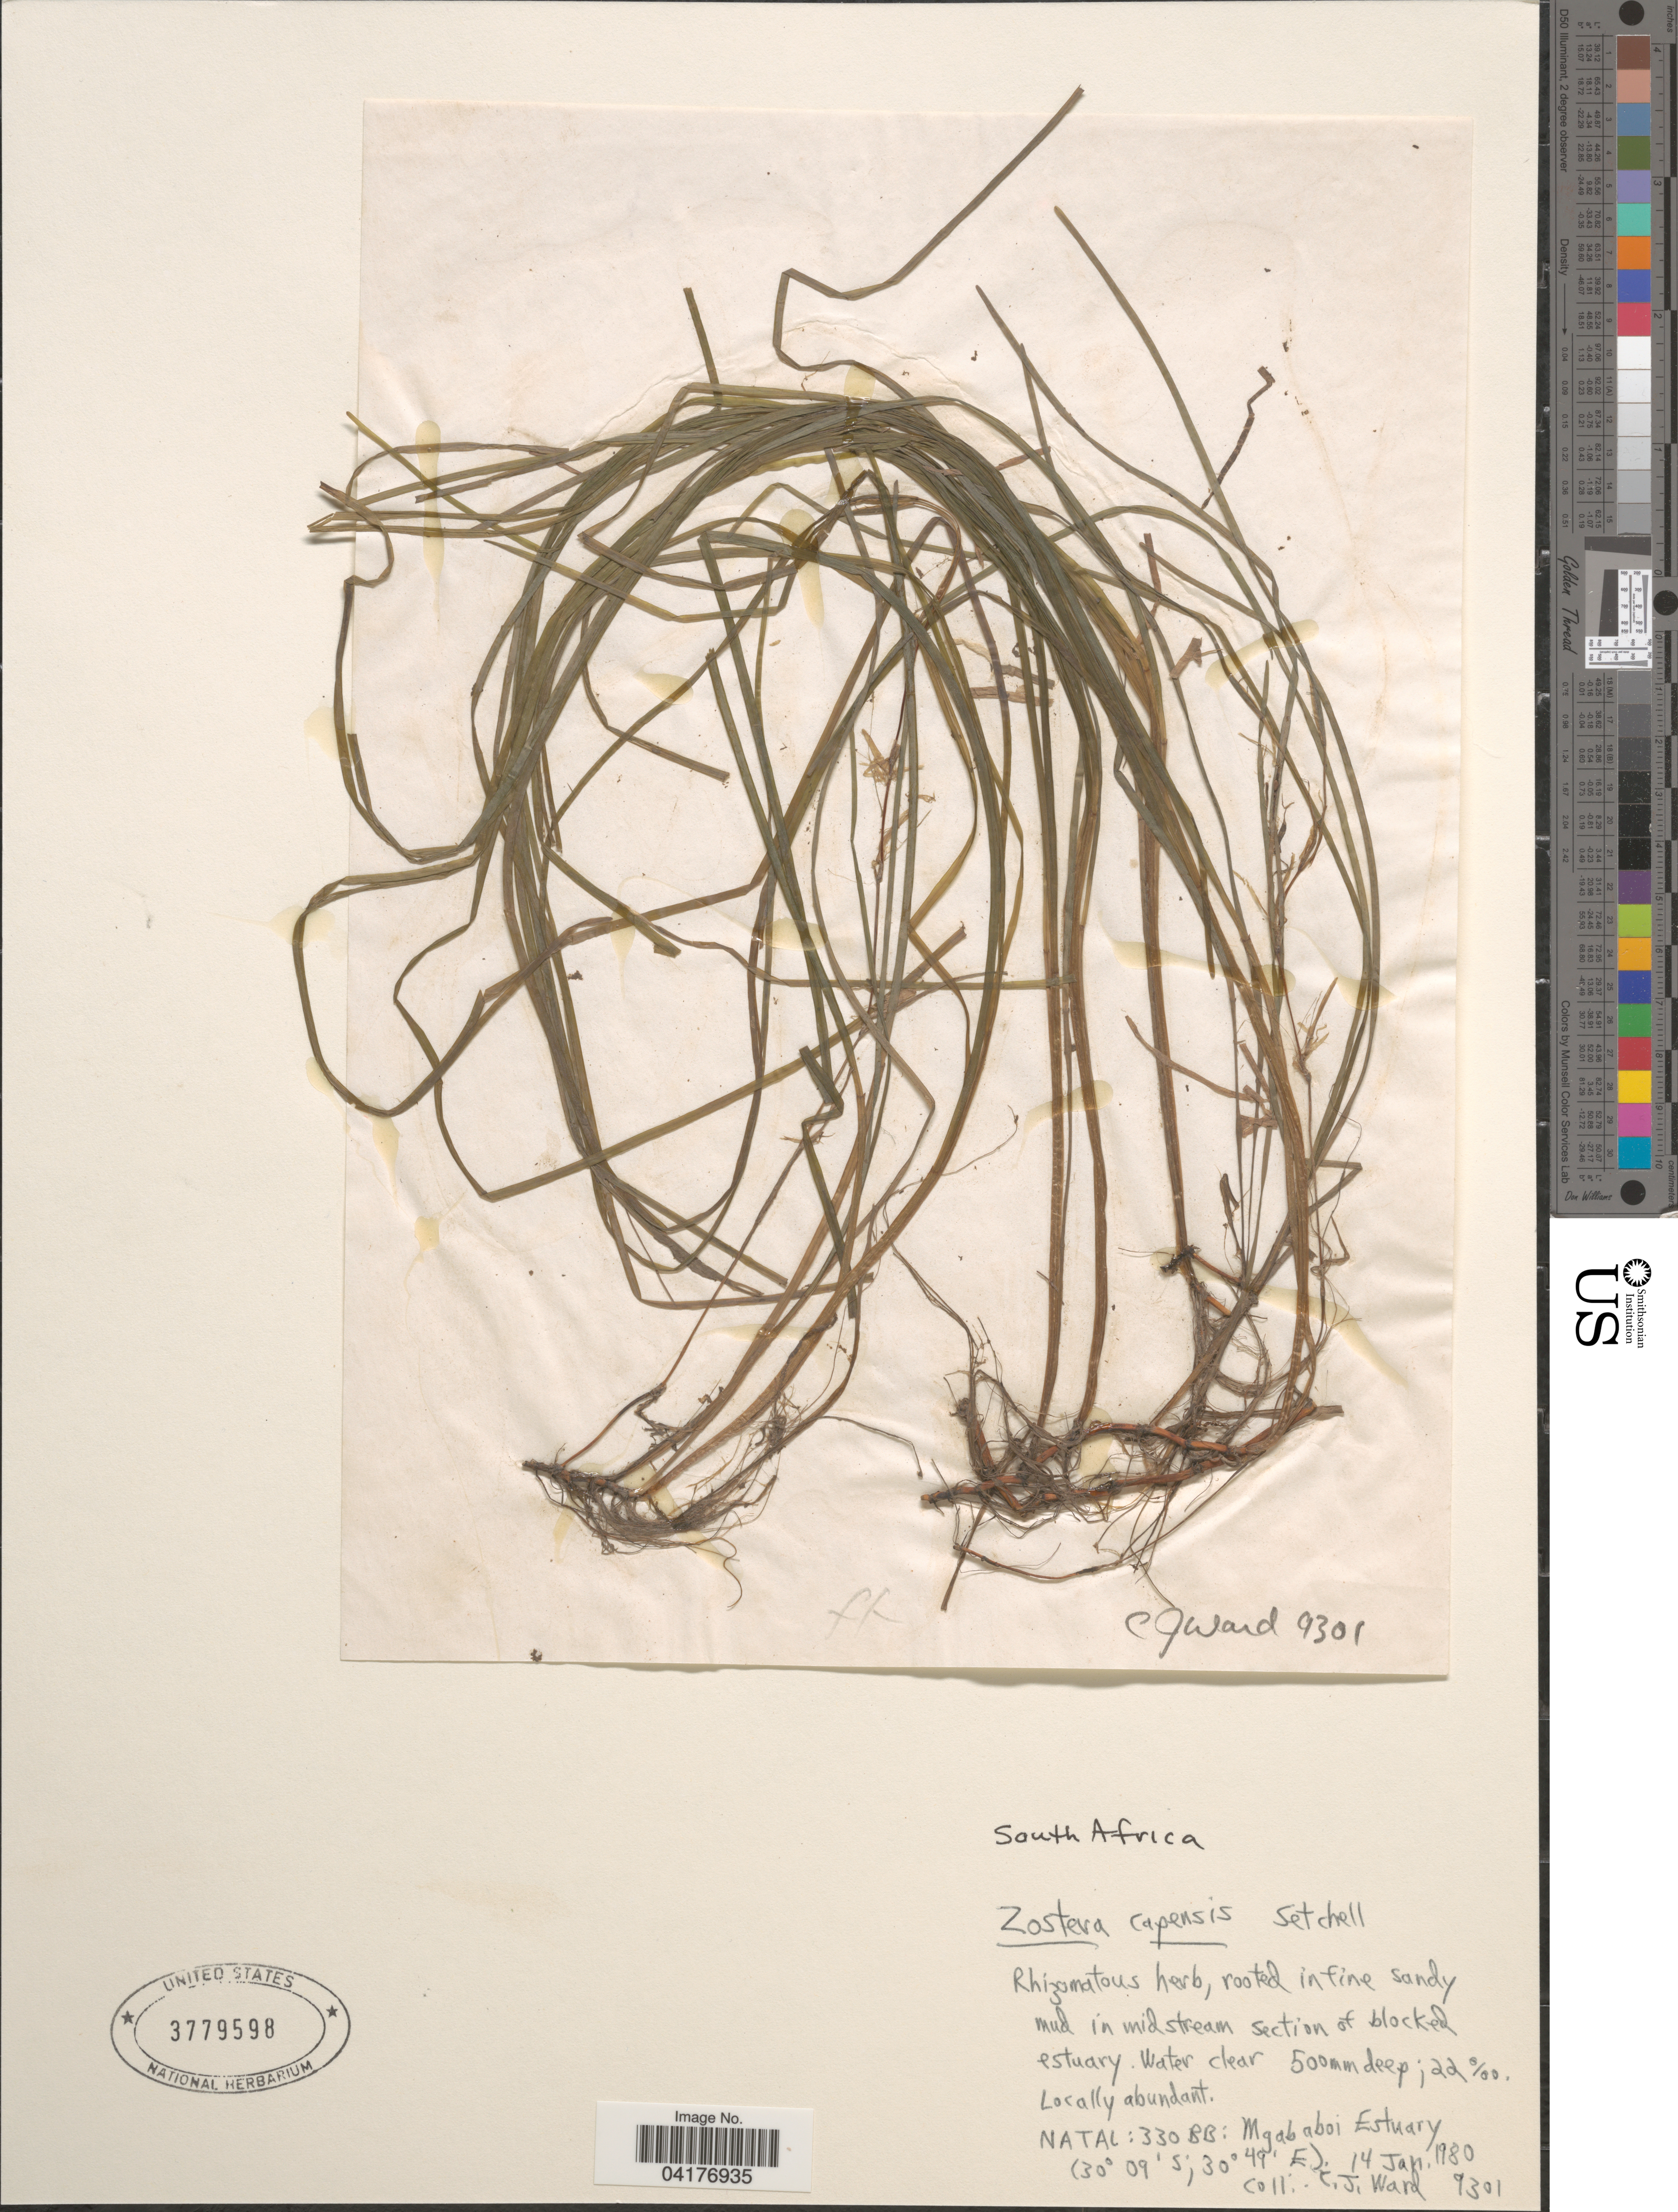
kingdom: Plantae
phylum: Tracheophyta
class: Liliopsida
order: Alismatales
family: Zosteraceae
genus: Zostera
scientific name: Zostera capensis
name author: Setch.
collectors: C. J. Ward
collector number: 9301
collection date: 1980-01-14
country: South Africa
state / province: KwaZulu-Natal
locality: Natal: 330BB: Mgababoi Estuary.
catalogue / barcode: US 3779598